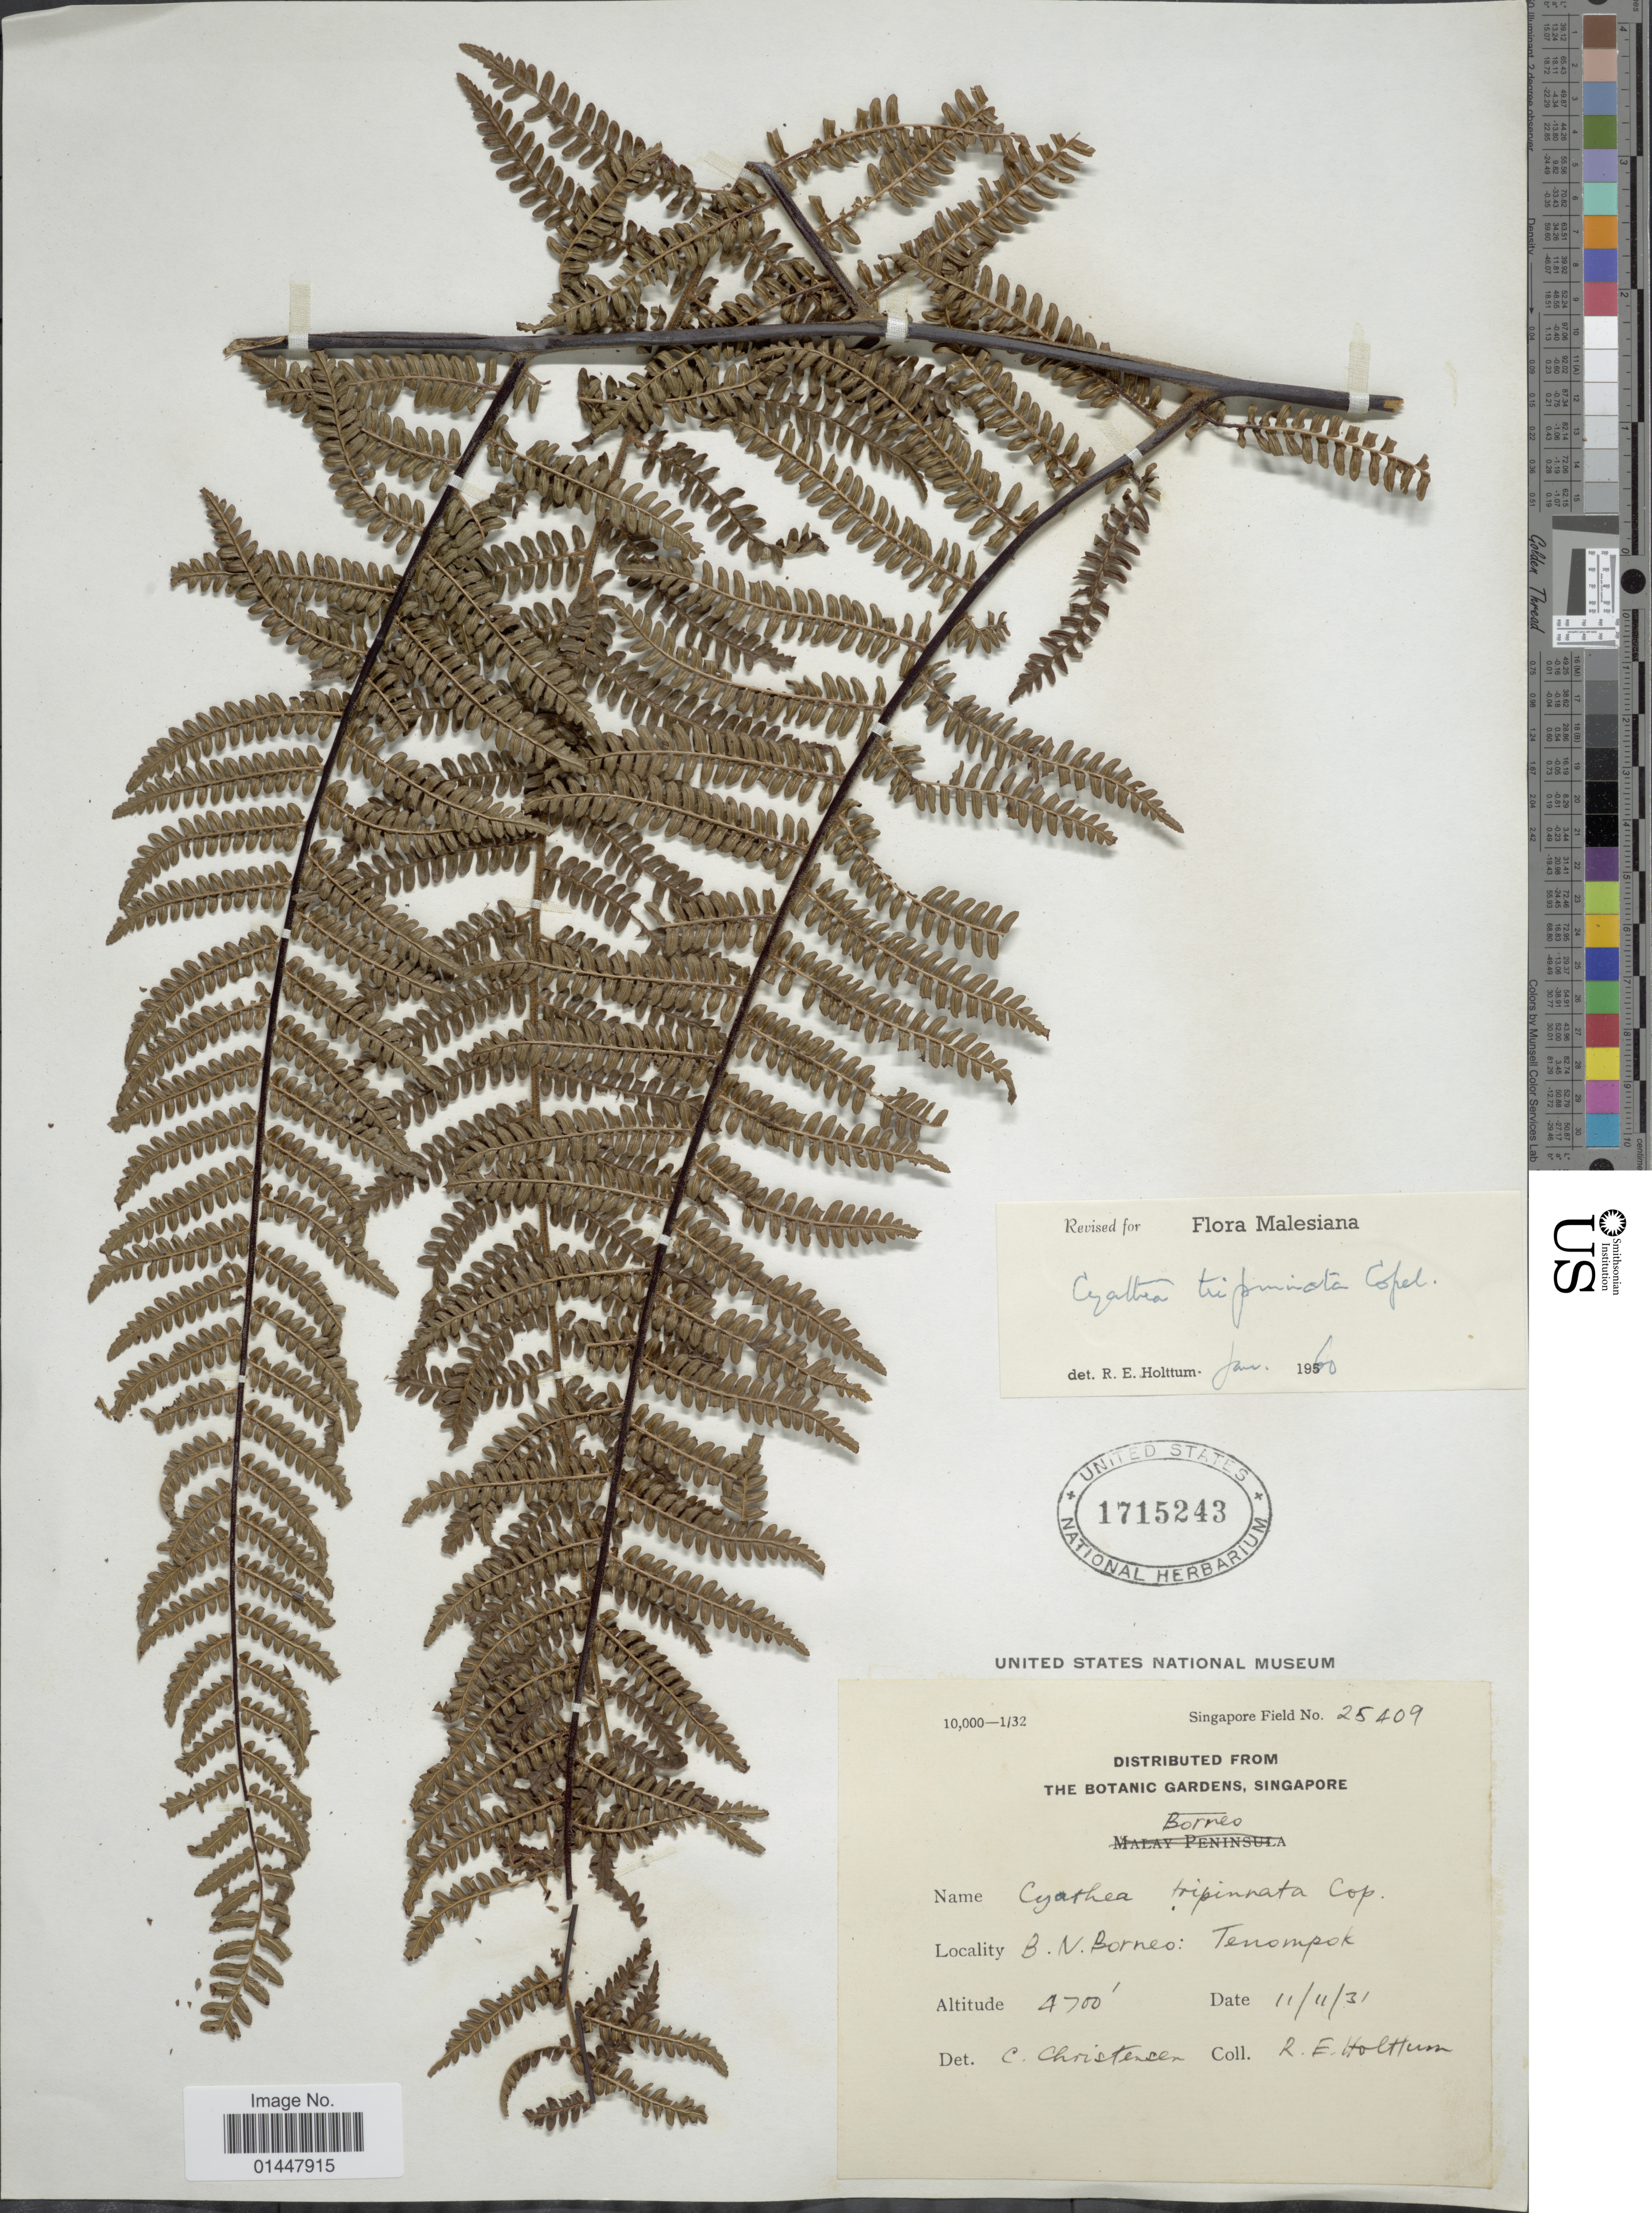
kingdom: Plantae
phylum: Tracheophyta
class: Polypodiopsida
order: Cyatheales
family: Cyatheaceae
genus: Sphaeropteris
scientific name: Sphaeropteris tripinnata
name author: (Copel.) R.M. Tryon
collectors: R. E. Holttum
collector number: Singapore Field 25409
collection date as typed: Transcribed d/m/y: 11/11/31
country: Malaysia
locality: Borneo, B.N. Borneo: Tenompok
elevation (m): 1433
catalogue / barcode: US 17155243